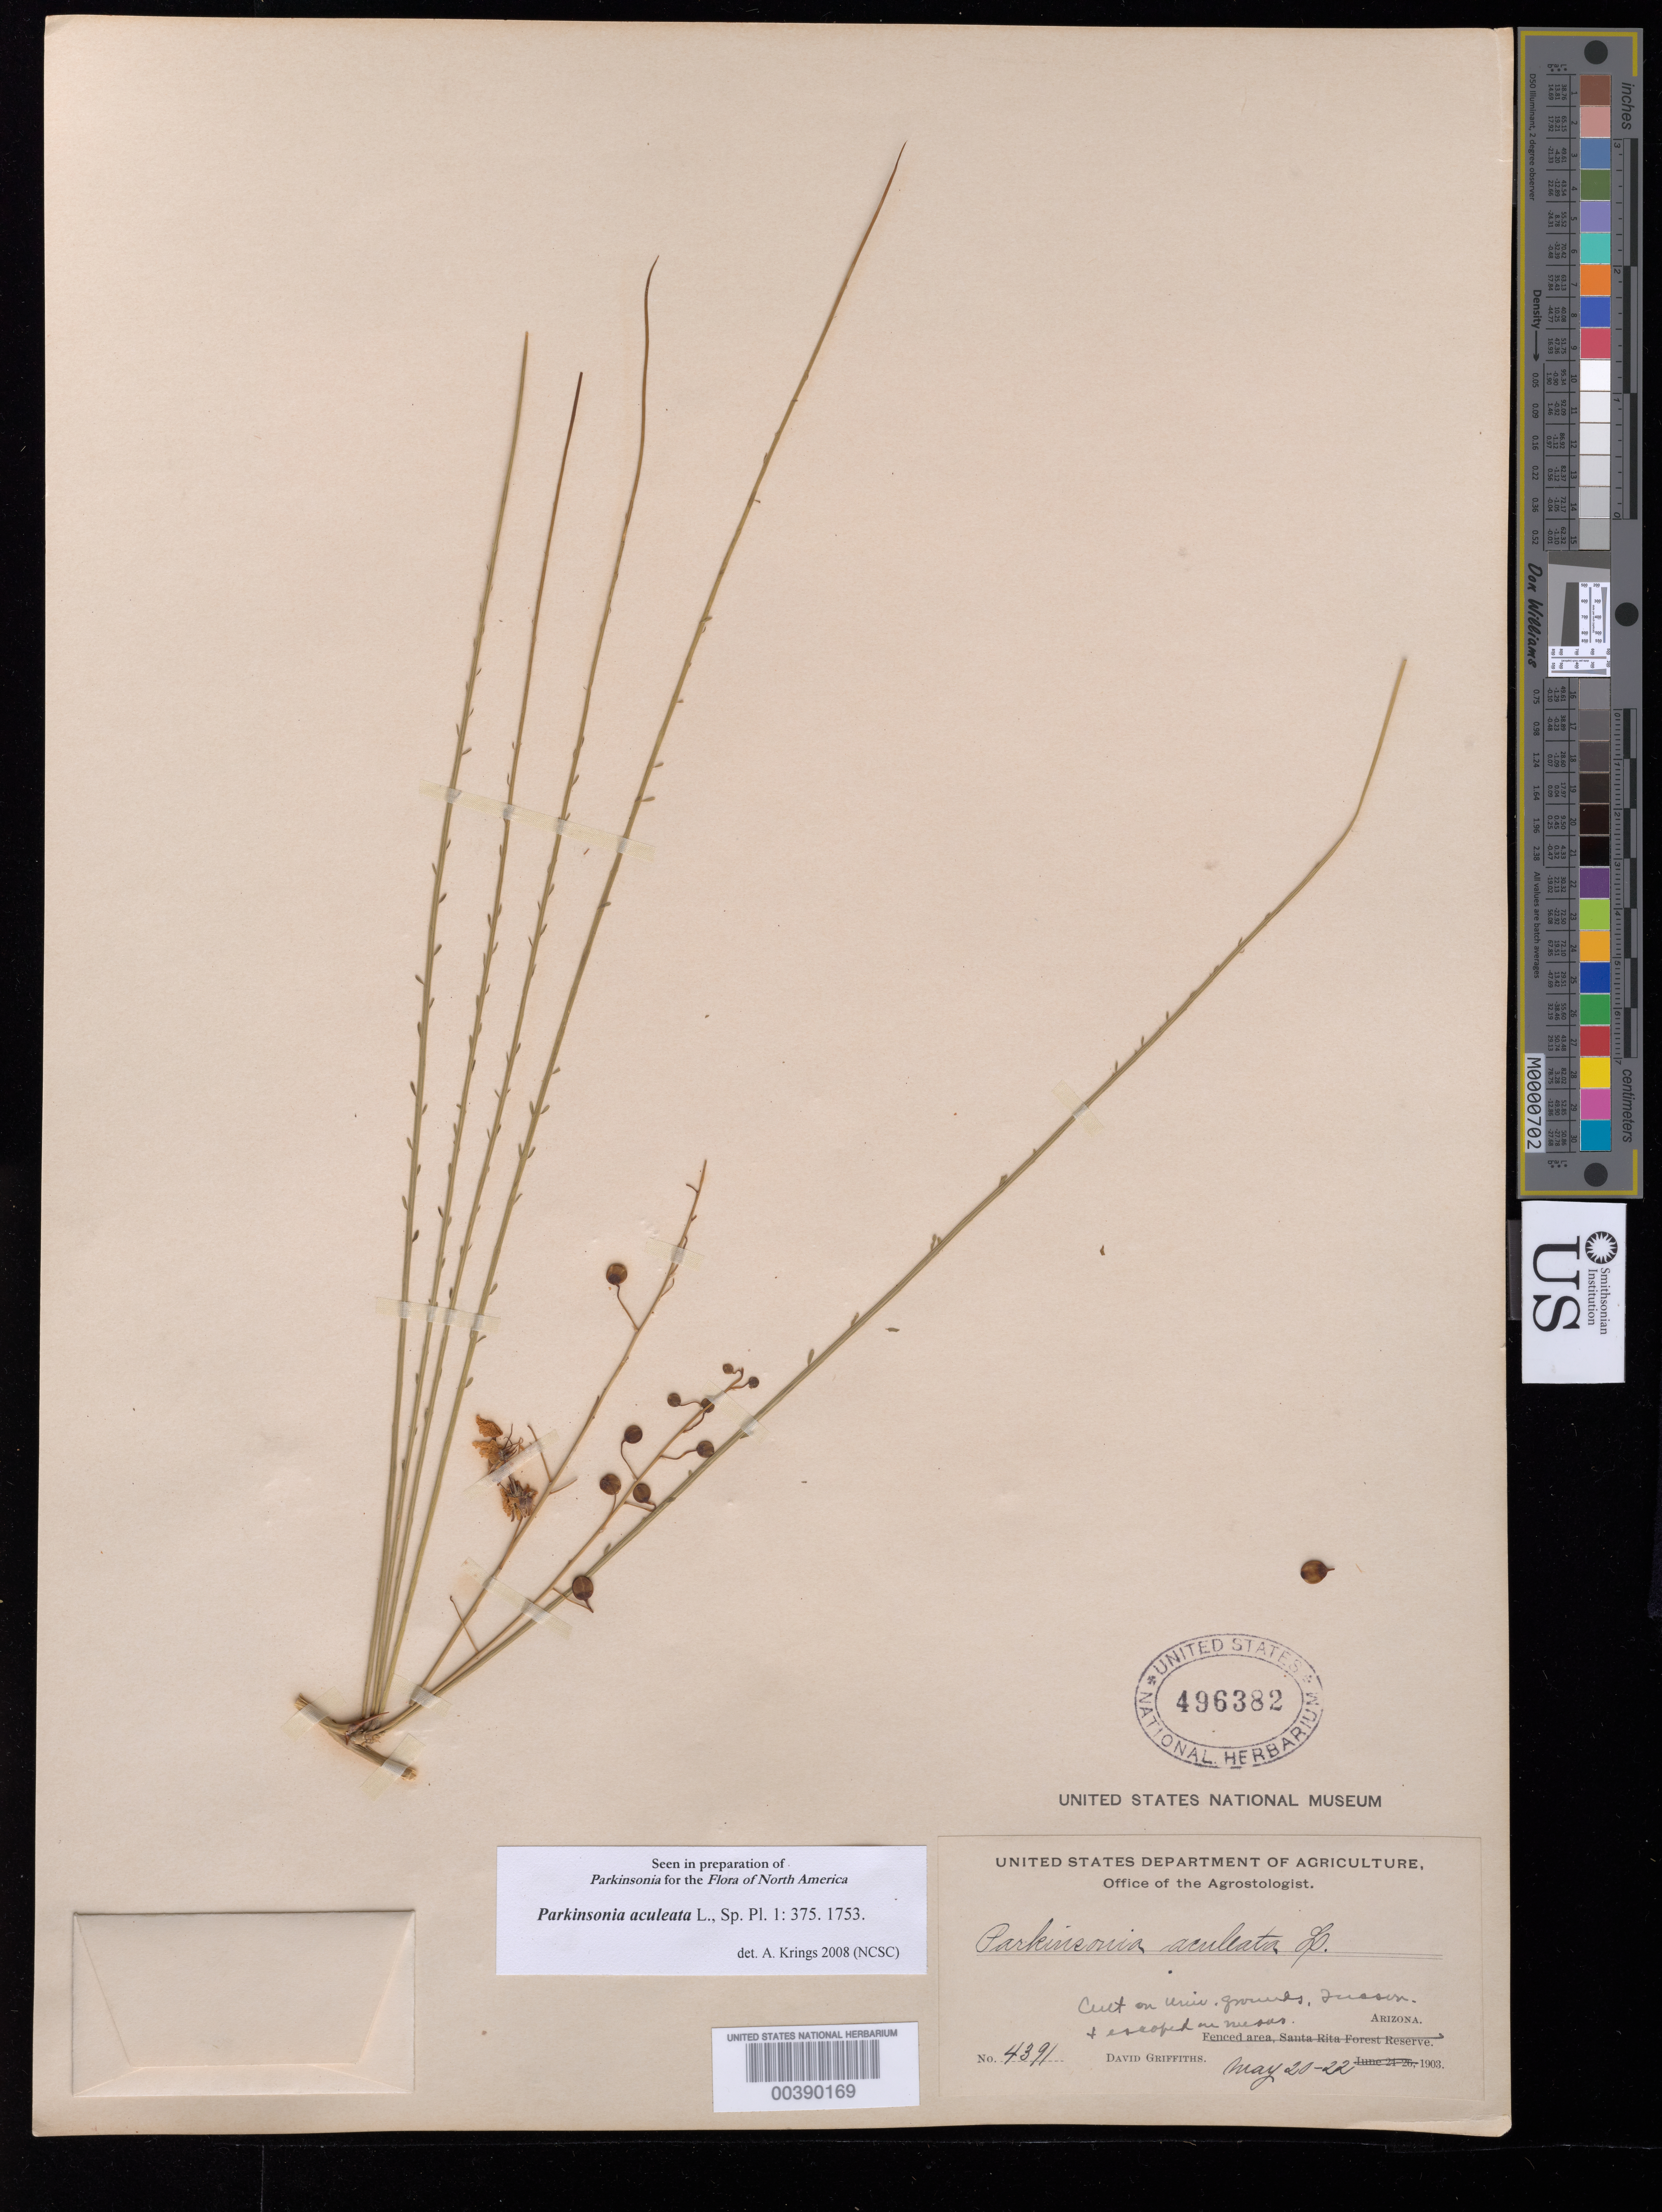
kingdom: Plantae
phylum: Tracheophyta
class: Magnoliopsida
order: Fabales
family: Fabaceae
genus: Parkinsonia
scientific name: Parkinsonia aculeata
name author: L.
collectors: D. Griffiths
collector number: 4391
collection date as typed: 20 May 1903 to 22 May 1903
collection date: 1903-05-20/1903-05-22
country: United States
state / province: Arizona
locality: About tucson, university grounds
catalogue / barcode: US 496382